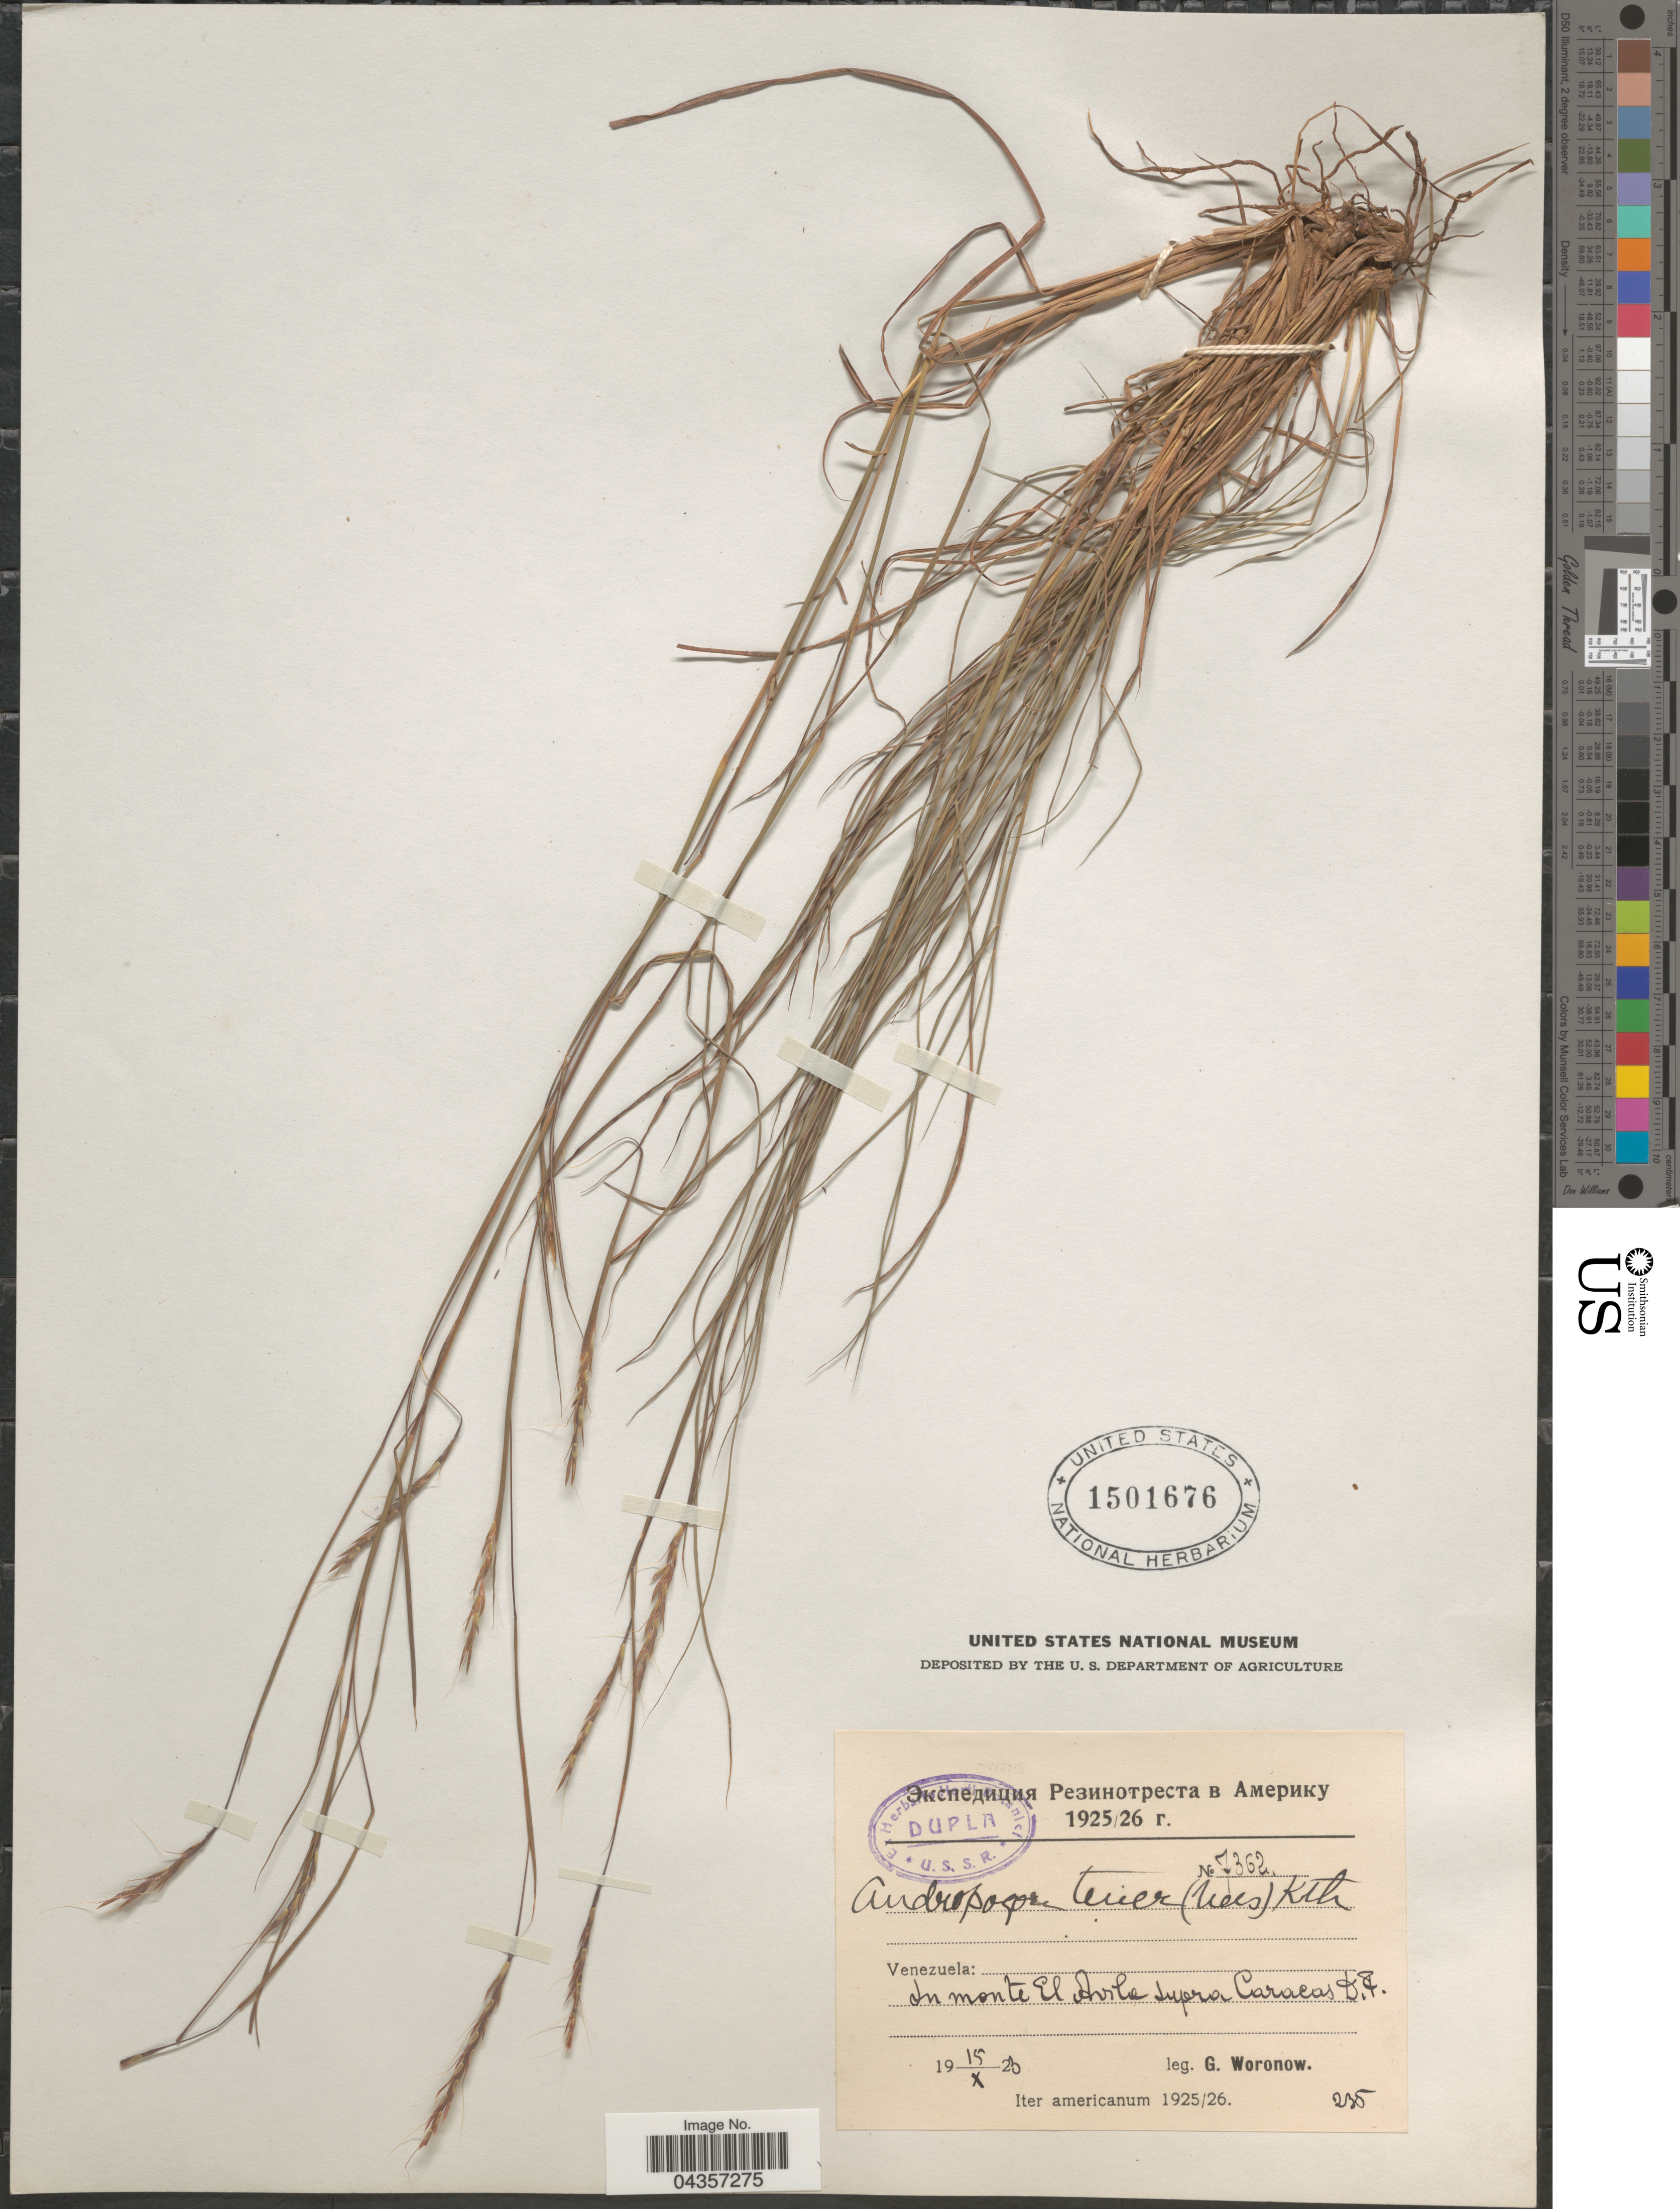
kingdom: Plantae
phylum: Tracheophyta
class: Liliopsida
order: Poales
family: Poaceae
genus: Schizachyrium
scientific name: Schizachyrium tenerum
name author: Nees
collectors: G. Woronow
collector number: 7362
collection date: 1926-10-15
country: Venezuela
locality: In monte El Avile Supra Caracas. D.F. Iter americanum 1925/26.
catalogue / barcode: US 1501676